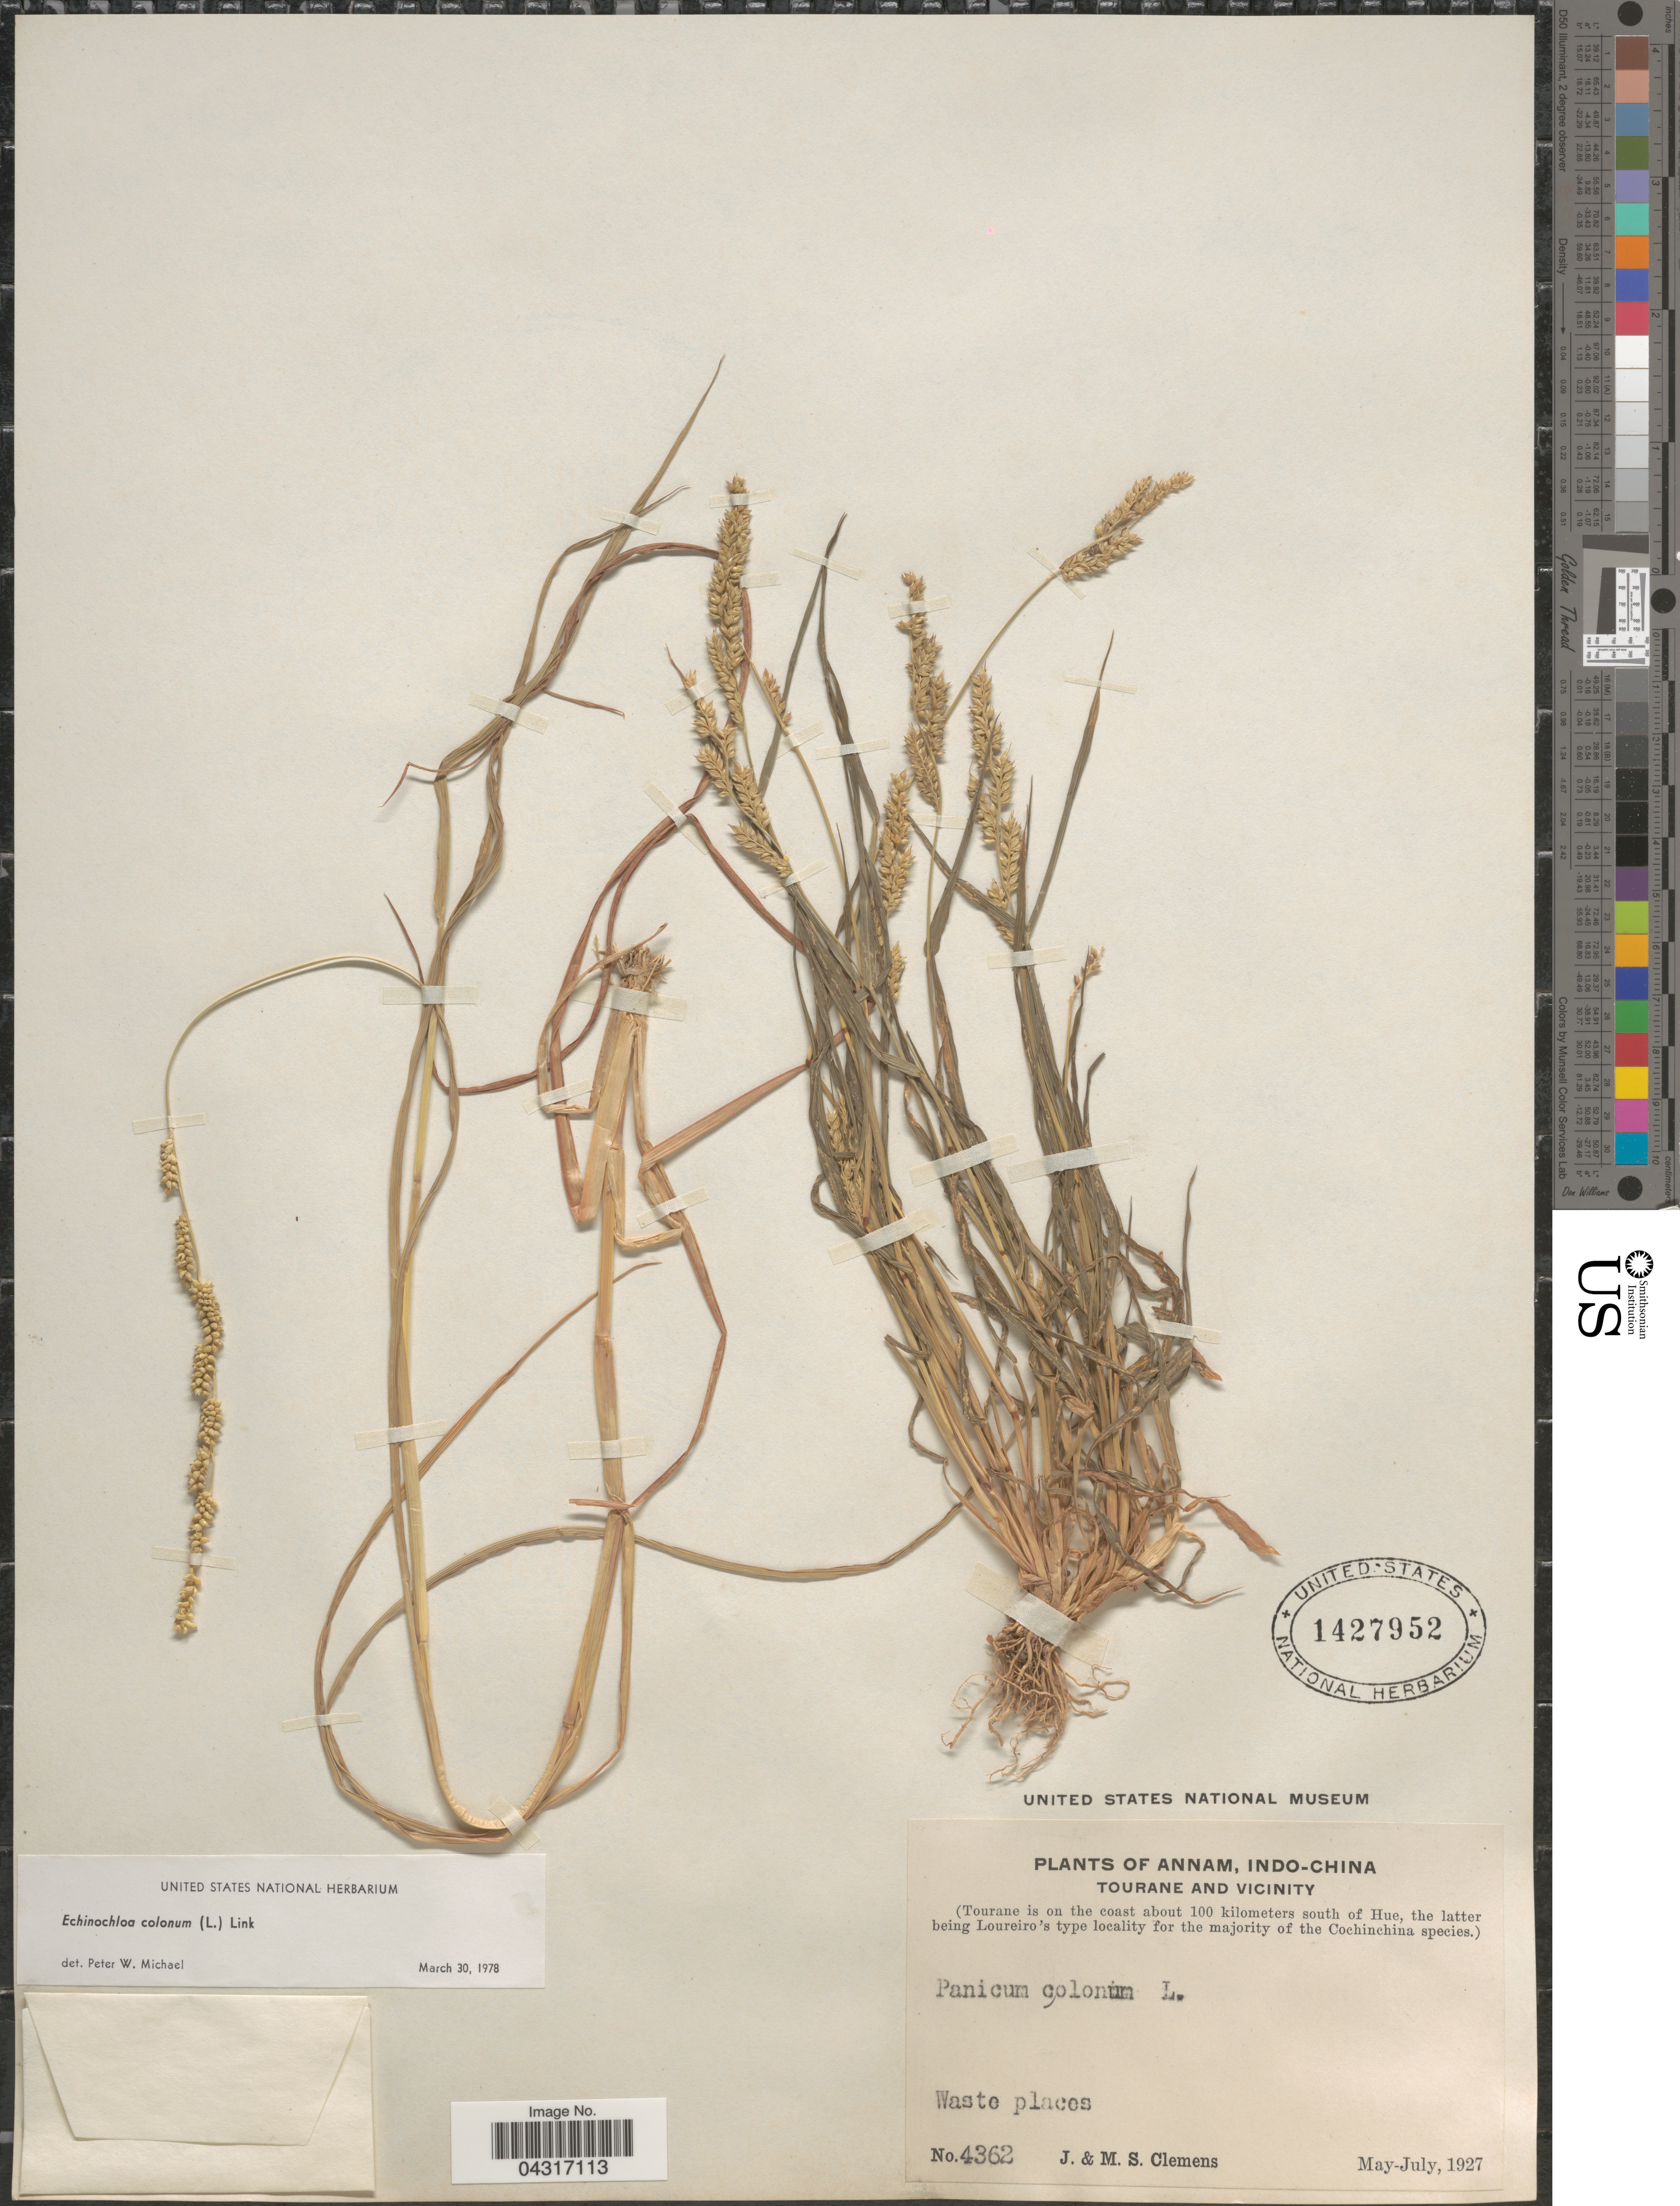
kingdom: Plantae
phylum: Tracheophyta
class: Liliopsida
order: Poales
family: Poaceae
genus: Echinochloa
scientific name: Echinochloa colona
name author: (L.) Link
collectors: J. Clemens & M. S. Clemens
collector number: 4362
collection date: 1927-05/1927-07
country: Vietnam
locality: Annam, Indo-China. Tourane and vicinity. (Tourane is on the coast about 100 kilometers south of Hue).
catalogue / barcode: US 1427952